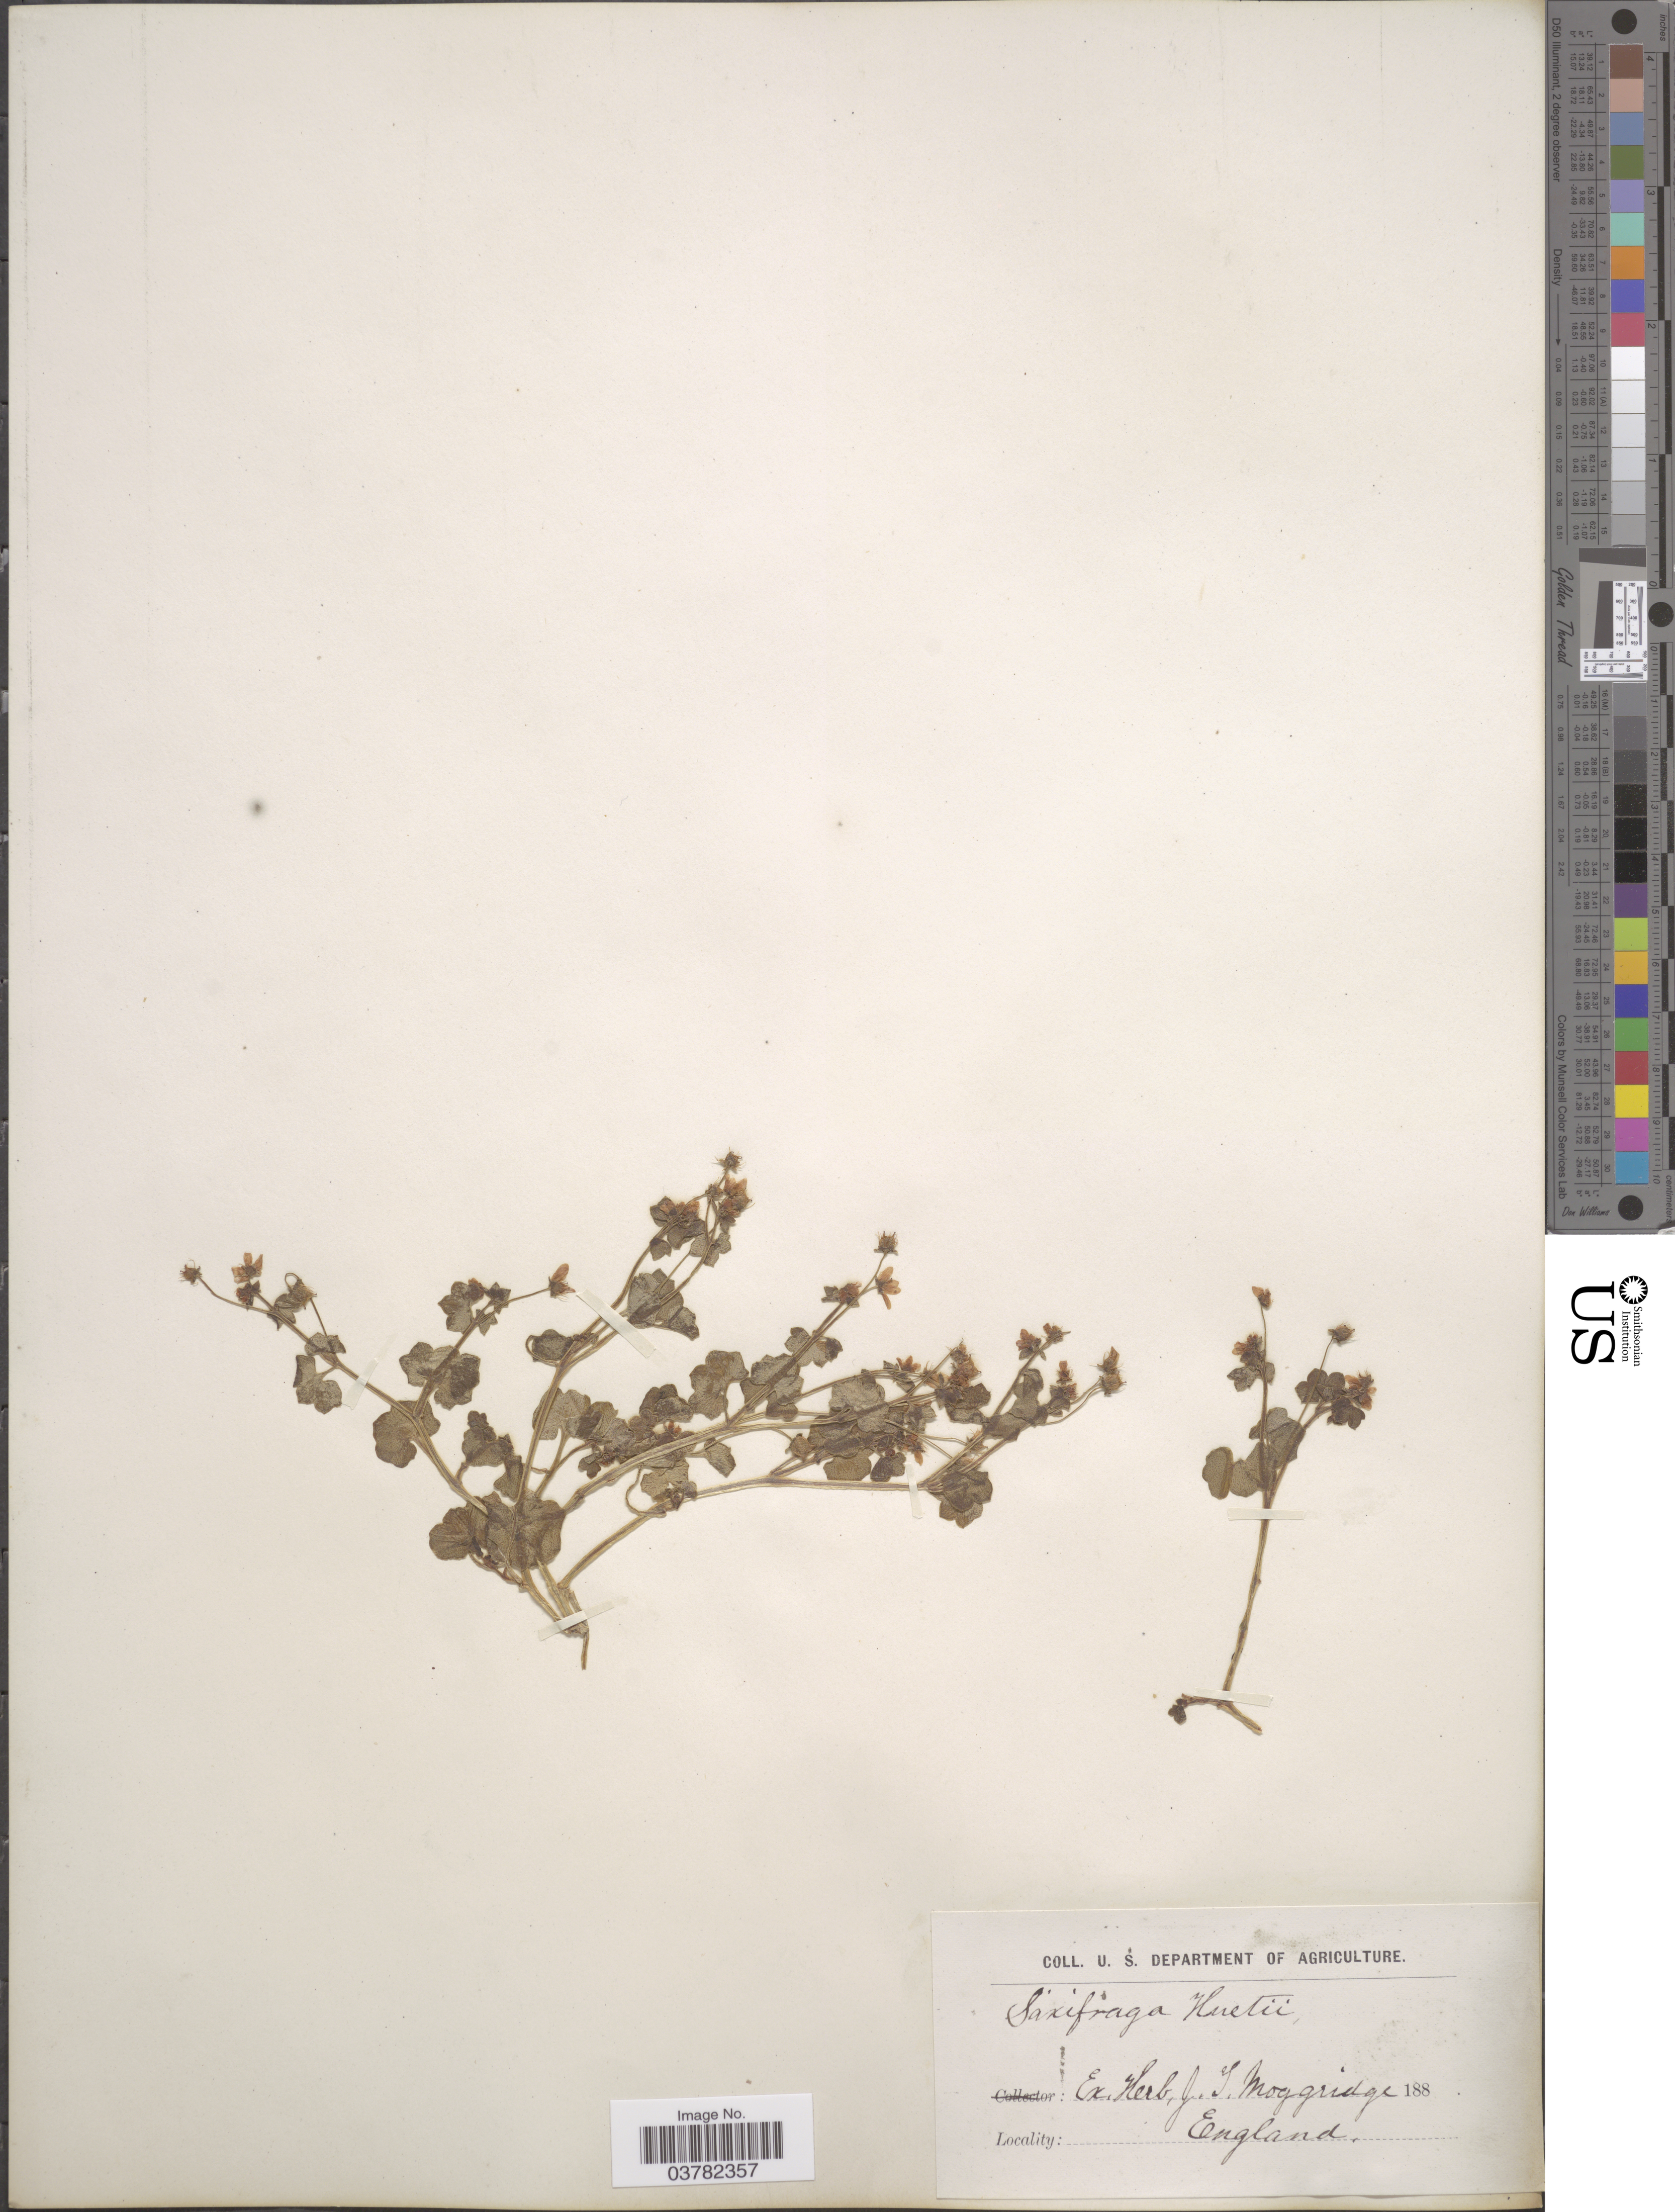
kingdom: Plantae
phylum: Tracheophyta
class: Magnoliopsida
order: Saxifragales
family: Saxifragaceae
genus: Saxifraga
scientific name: Saxifraga hostii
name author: Tausch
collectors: ex herb. J.T. Moggridge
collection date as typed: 188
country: United Kingdom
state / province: England